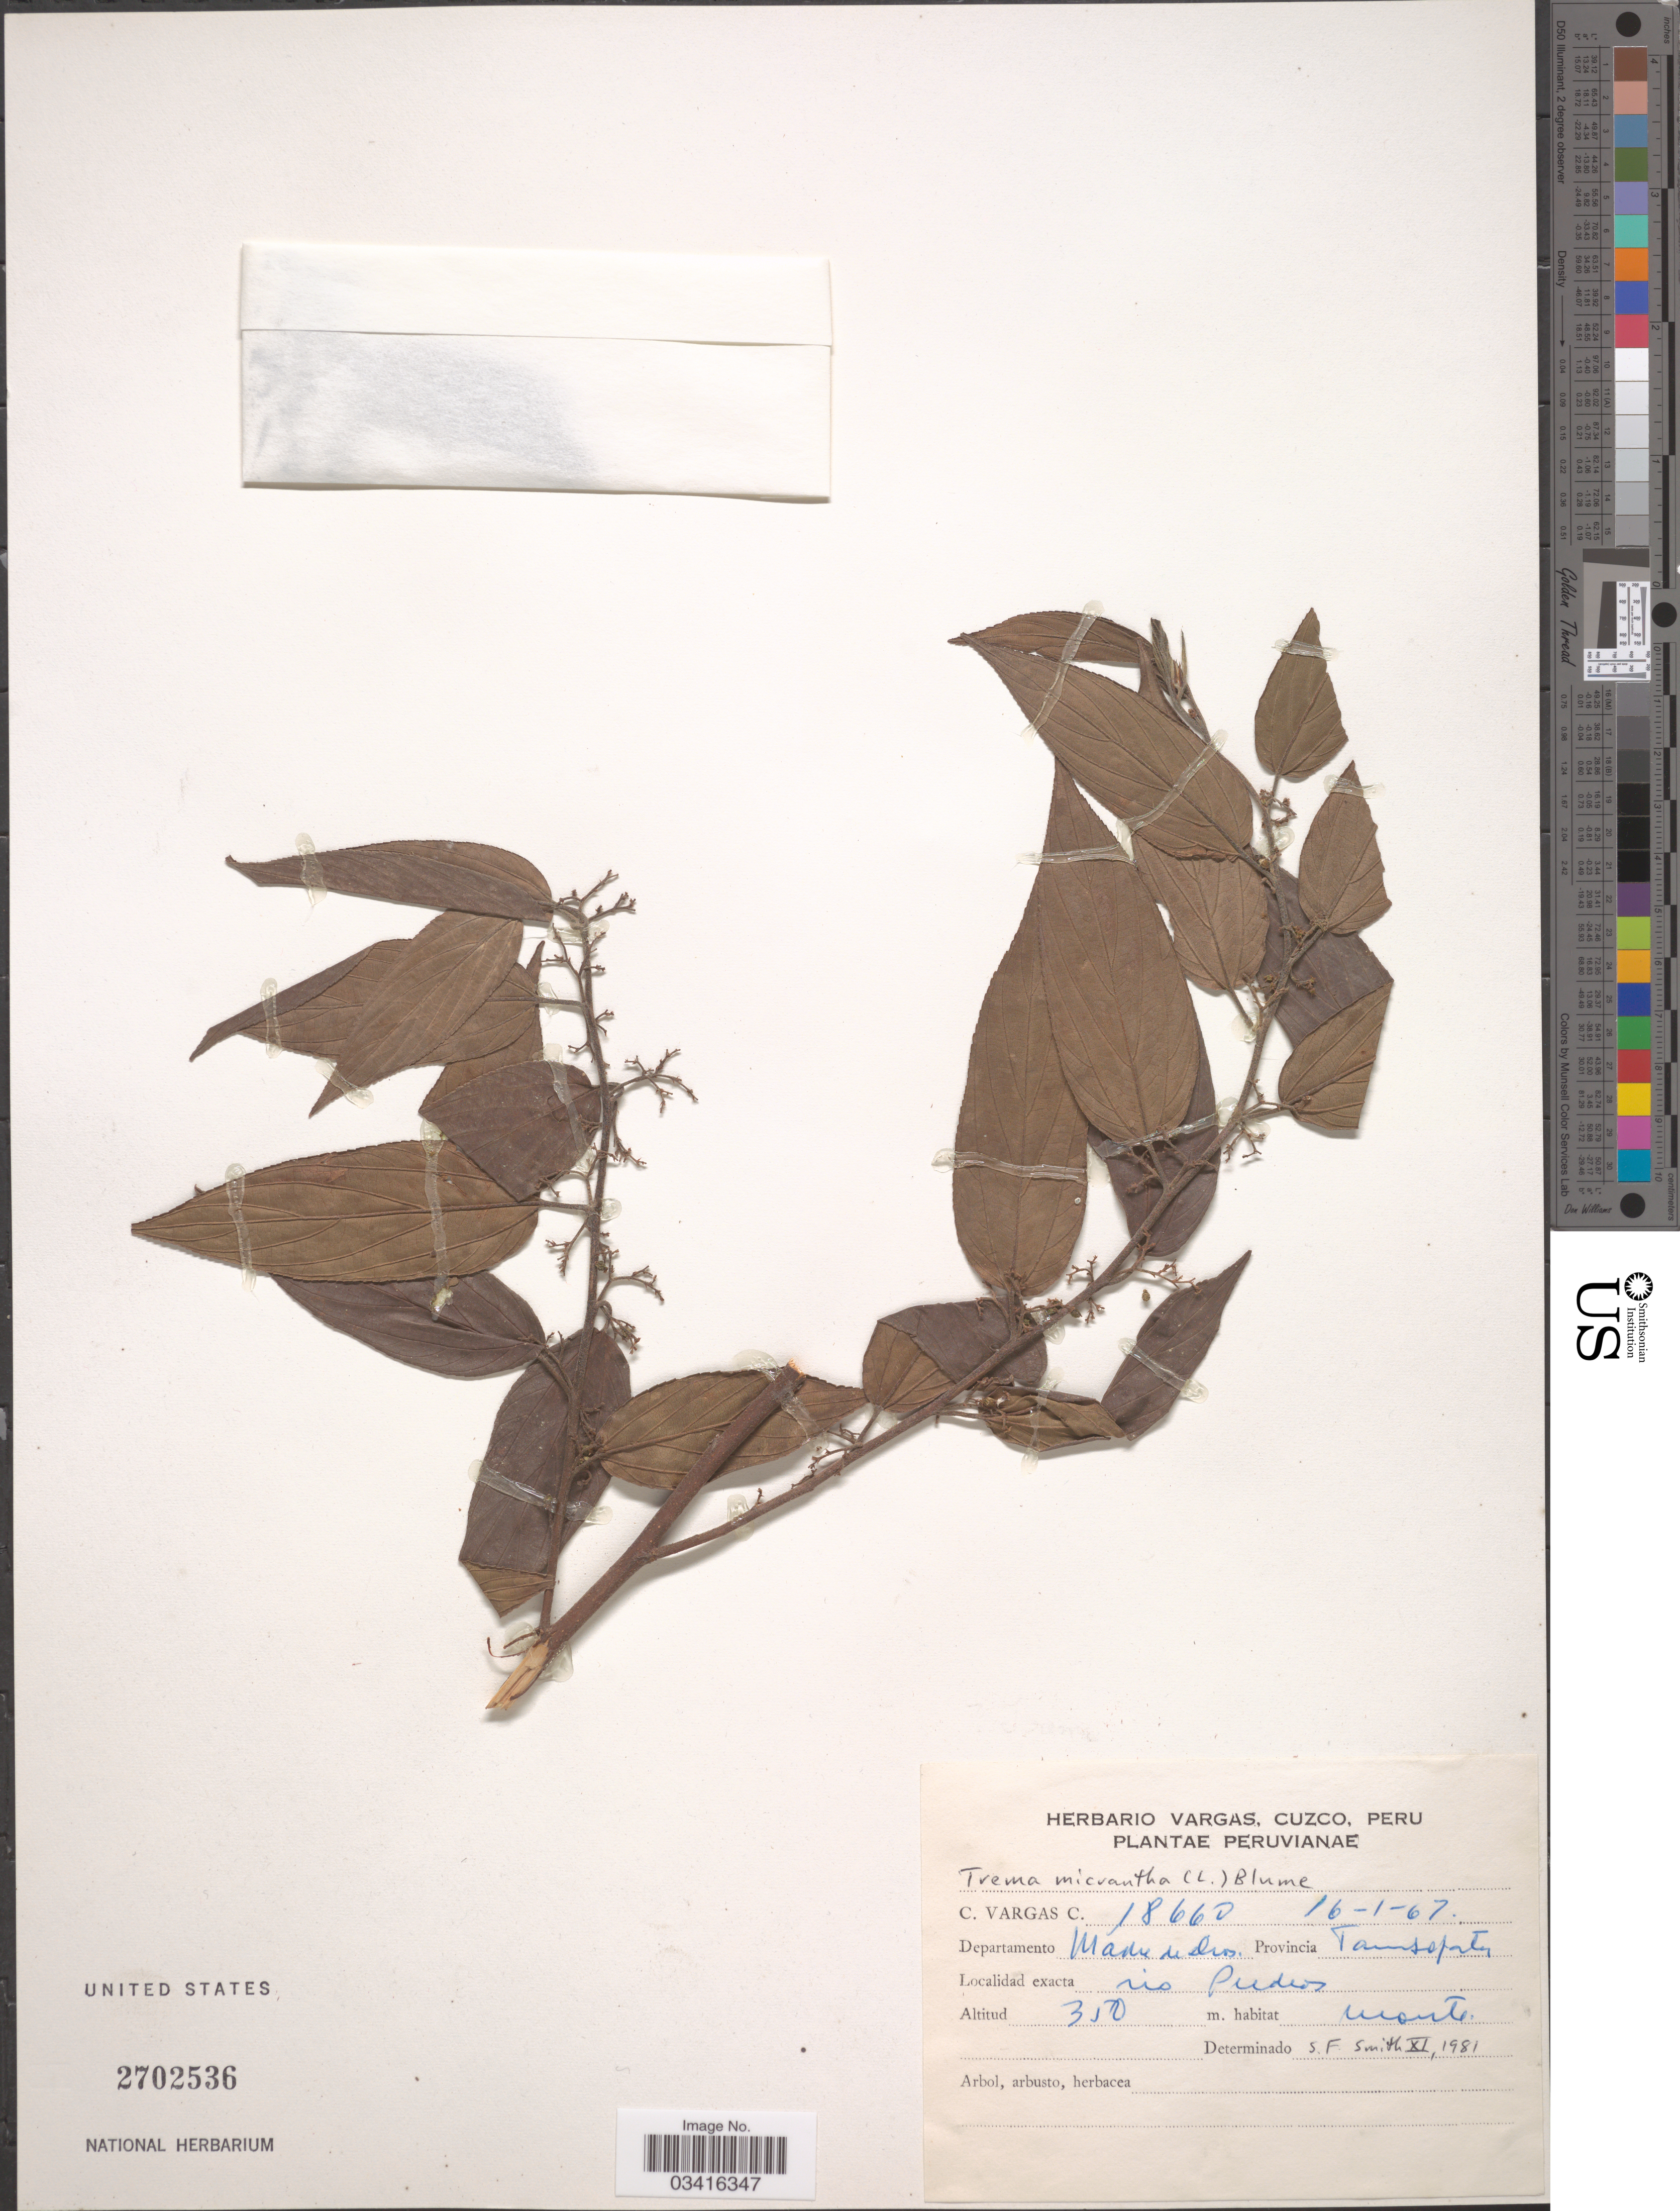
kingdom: Plantae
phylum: Tracheophyta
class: Magnoliopsida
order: Rosales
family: Cannabaceae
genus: Trema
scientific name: Trema micranthum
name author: (L.) Blume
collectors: C. Vargas Calderón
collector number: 18660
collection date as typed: Transcribed d/m/y: 16/1/67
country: Peru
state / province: Madre de Dios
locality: Departamento Madre de Dios. Provincia Tambopata. Rio Piedras.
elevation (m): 350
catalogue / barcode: US 2702536